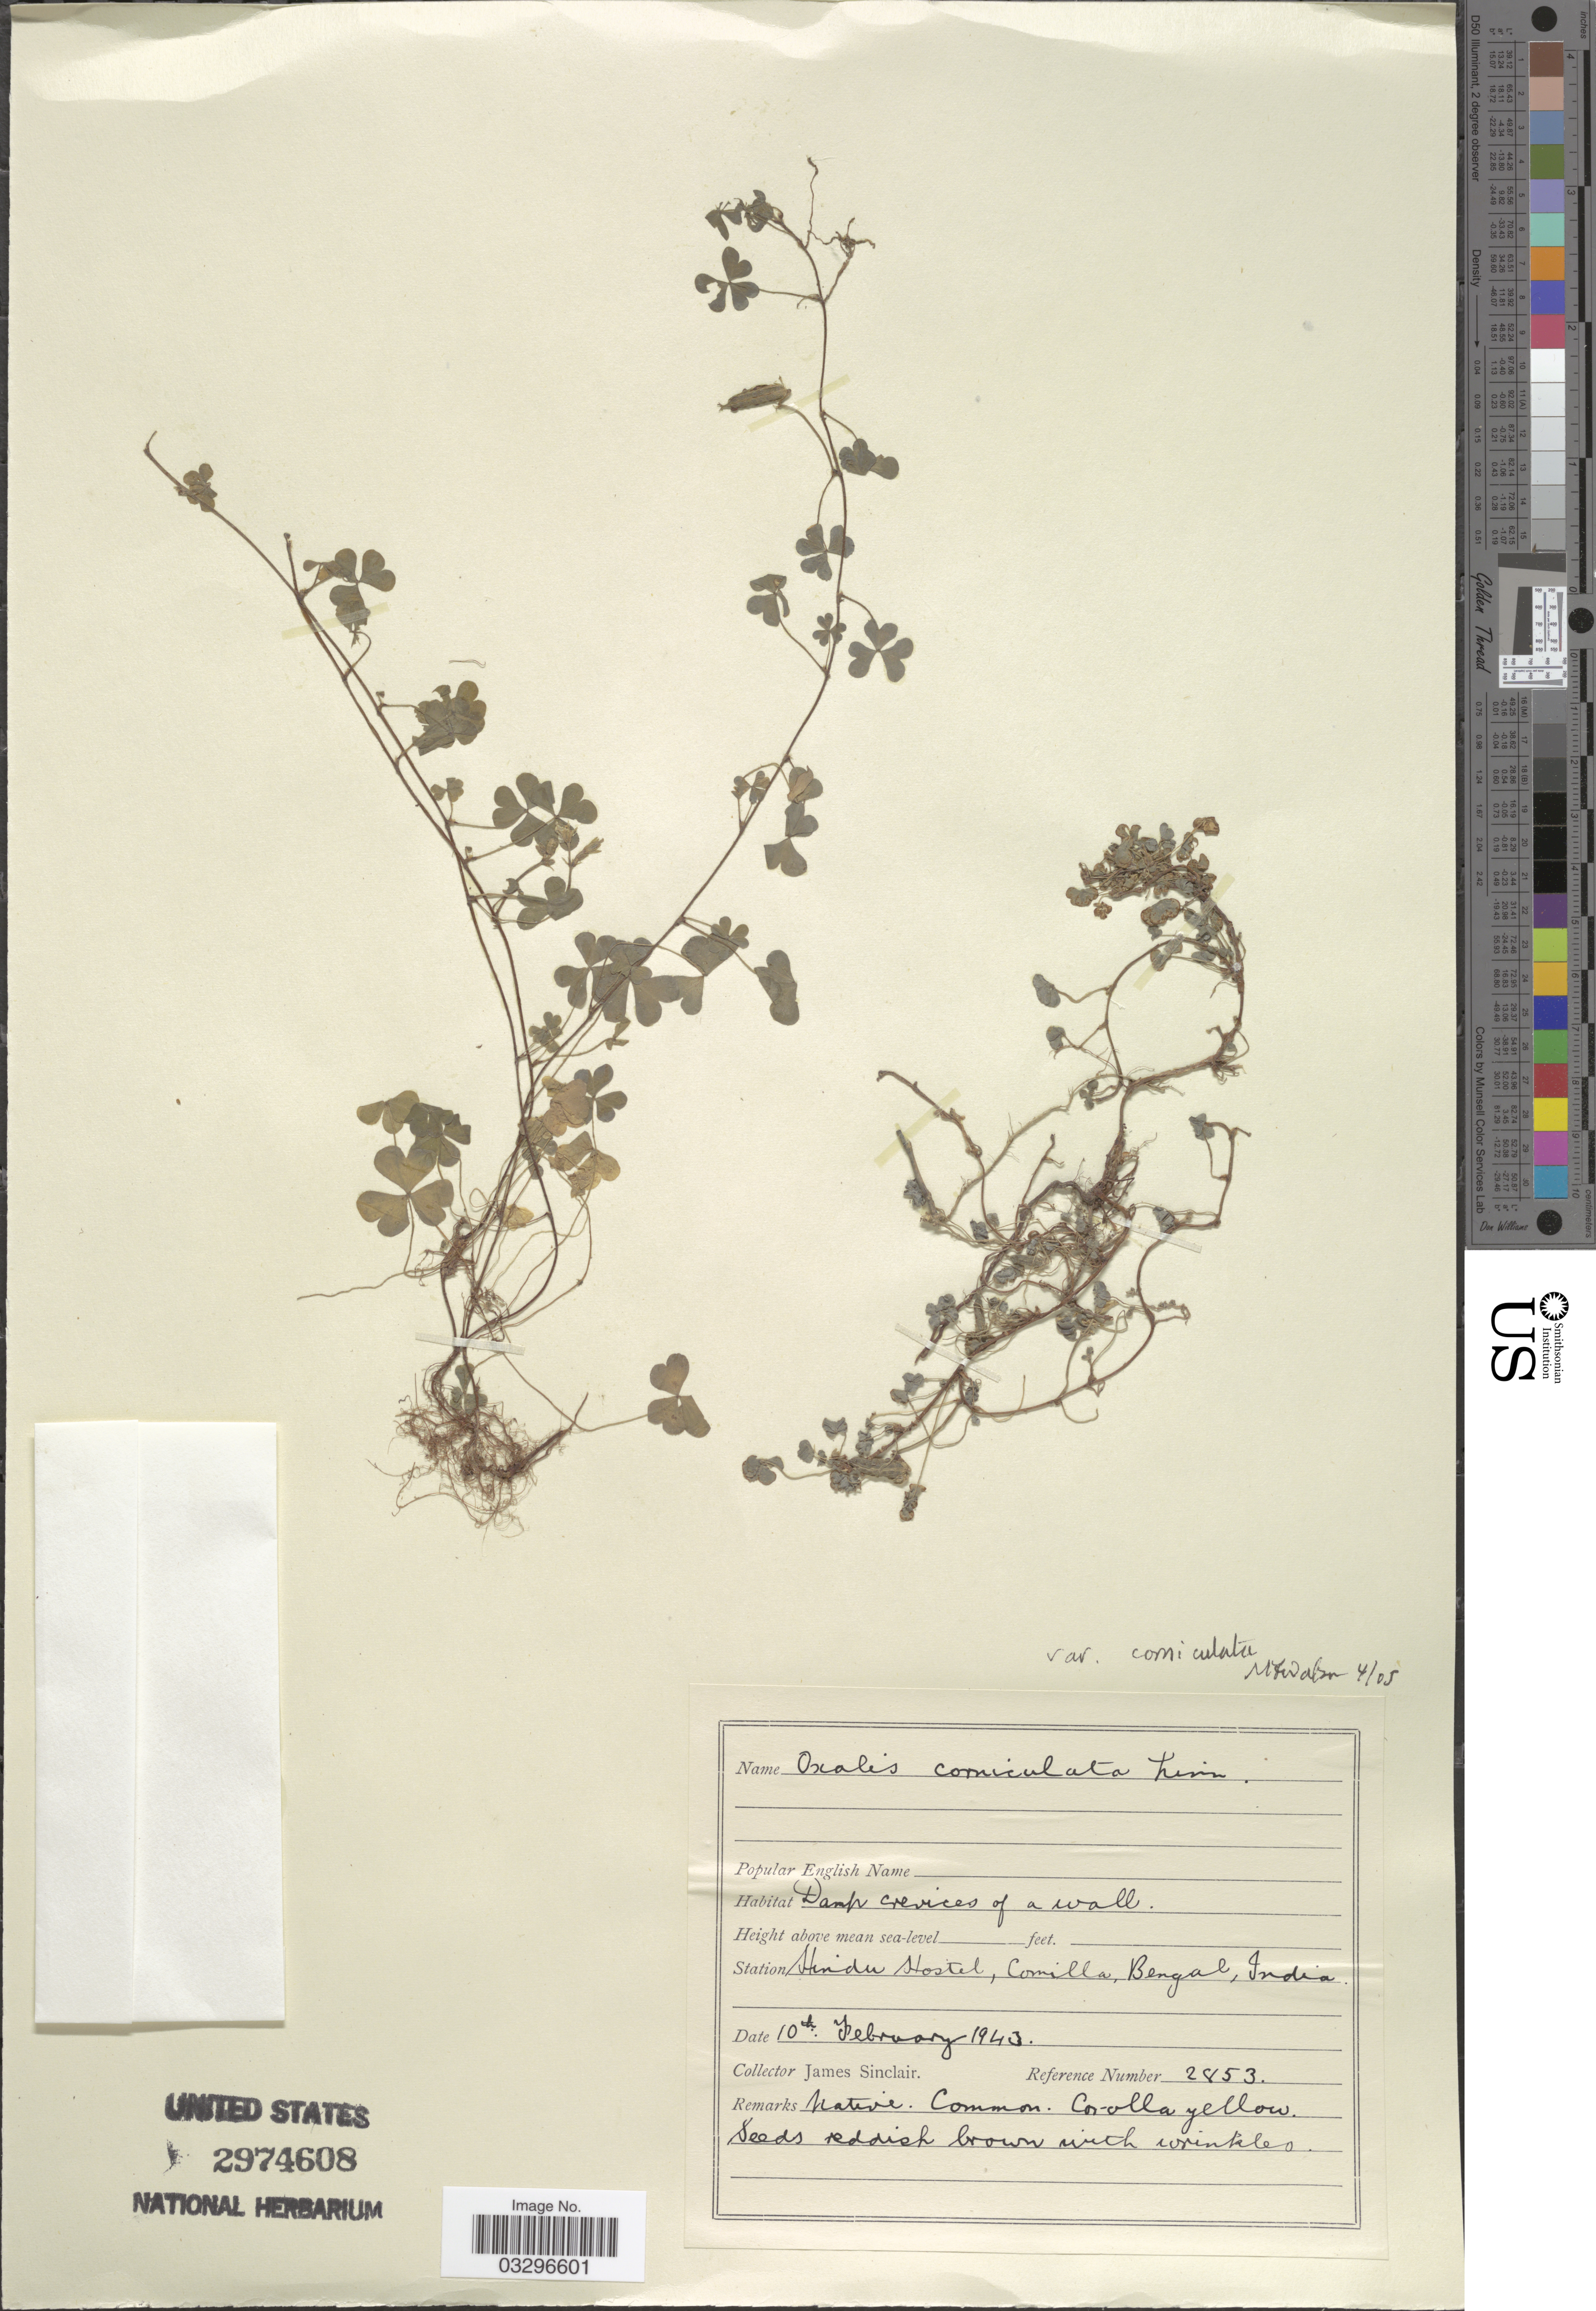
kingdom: Plantae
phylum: Tracheophyta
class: Magnoliopsida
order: Oxalidales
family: Oxalidaceae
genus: Oxalis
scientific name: Oxalis corniculata var. corniculata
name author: L.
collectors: J. Sinclair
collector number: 2853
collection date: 1943-02-10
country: Bangladesh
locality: Station Hindu Hostel, Comilla, Bengal.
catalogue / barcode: US 2974608